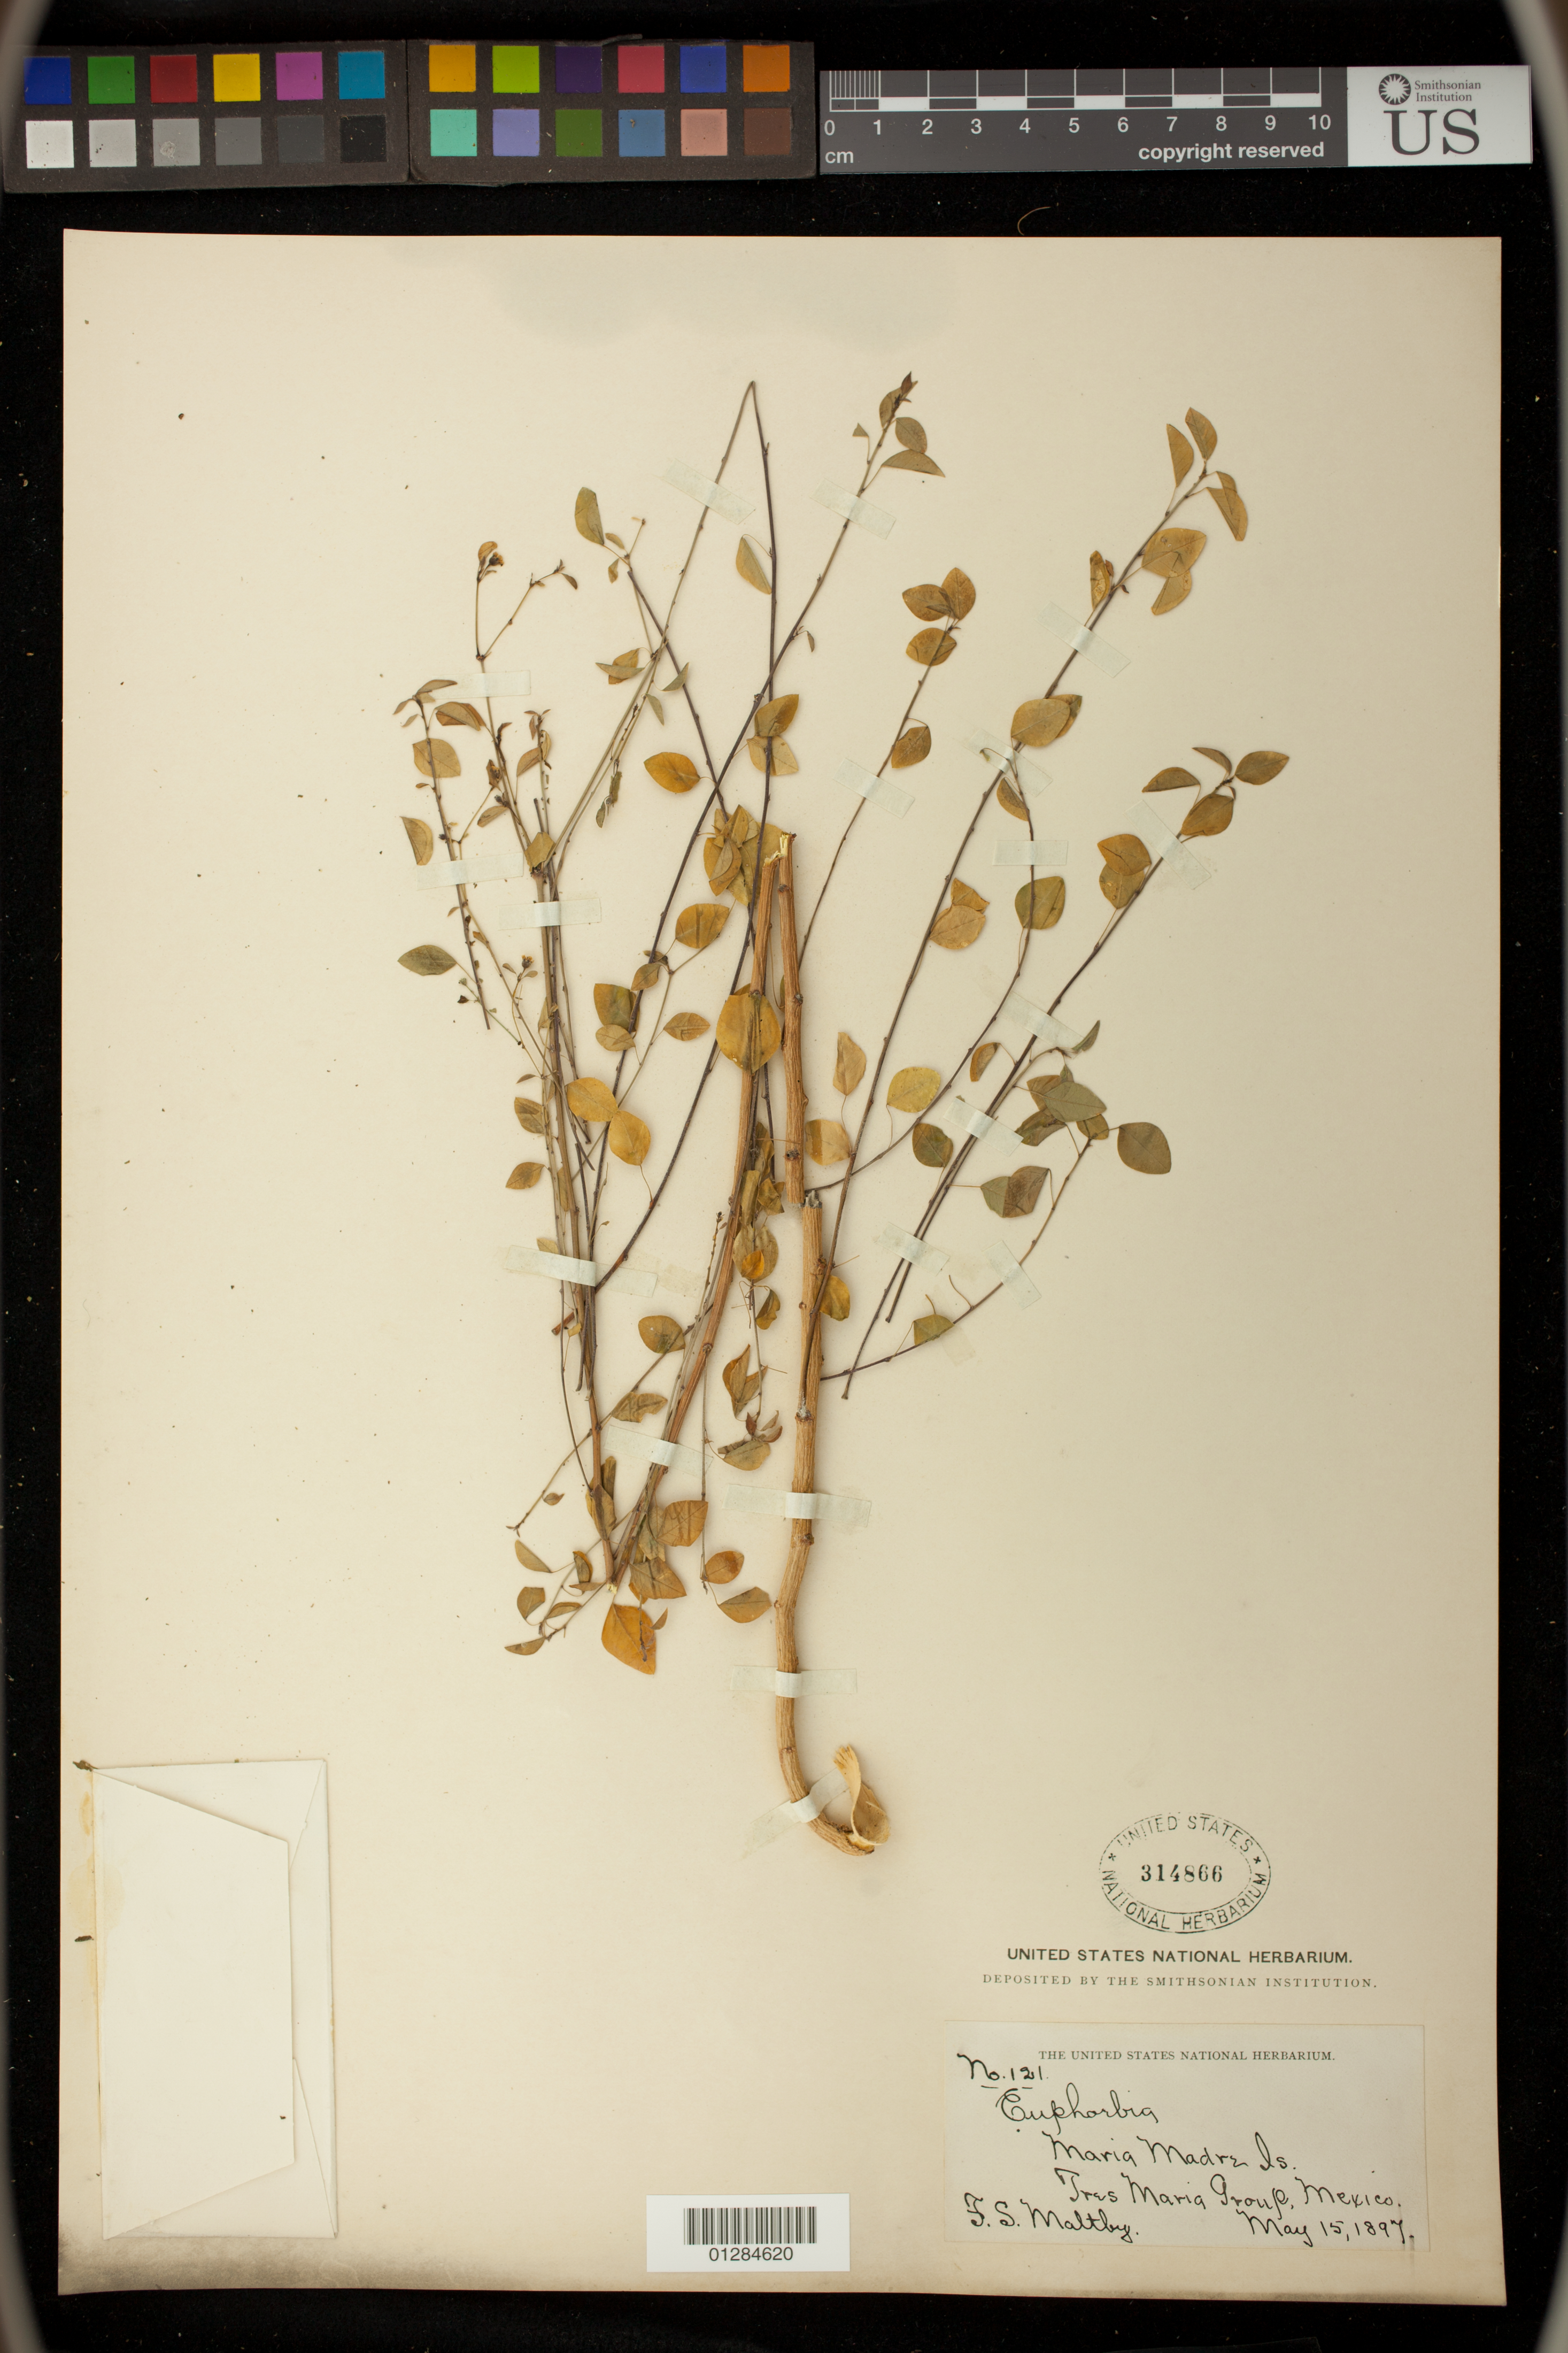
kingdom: Plantae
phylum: Tracheophyta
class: Magnoliopsida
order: Malpighiales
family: Euphorbiaceae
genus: Euphorbia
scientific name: Euphorbia tresmariae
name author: (Millsp.) Standl.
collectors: F. S. Maltby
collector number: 121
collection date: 1897-05-15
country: Mexico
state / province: Nayarit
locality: Maria Madre Island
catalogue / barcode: US 314866